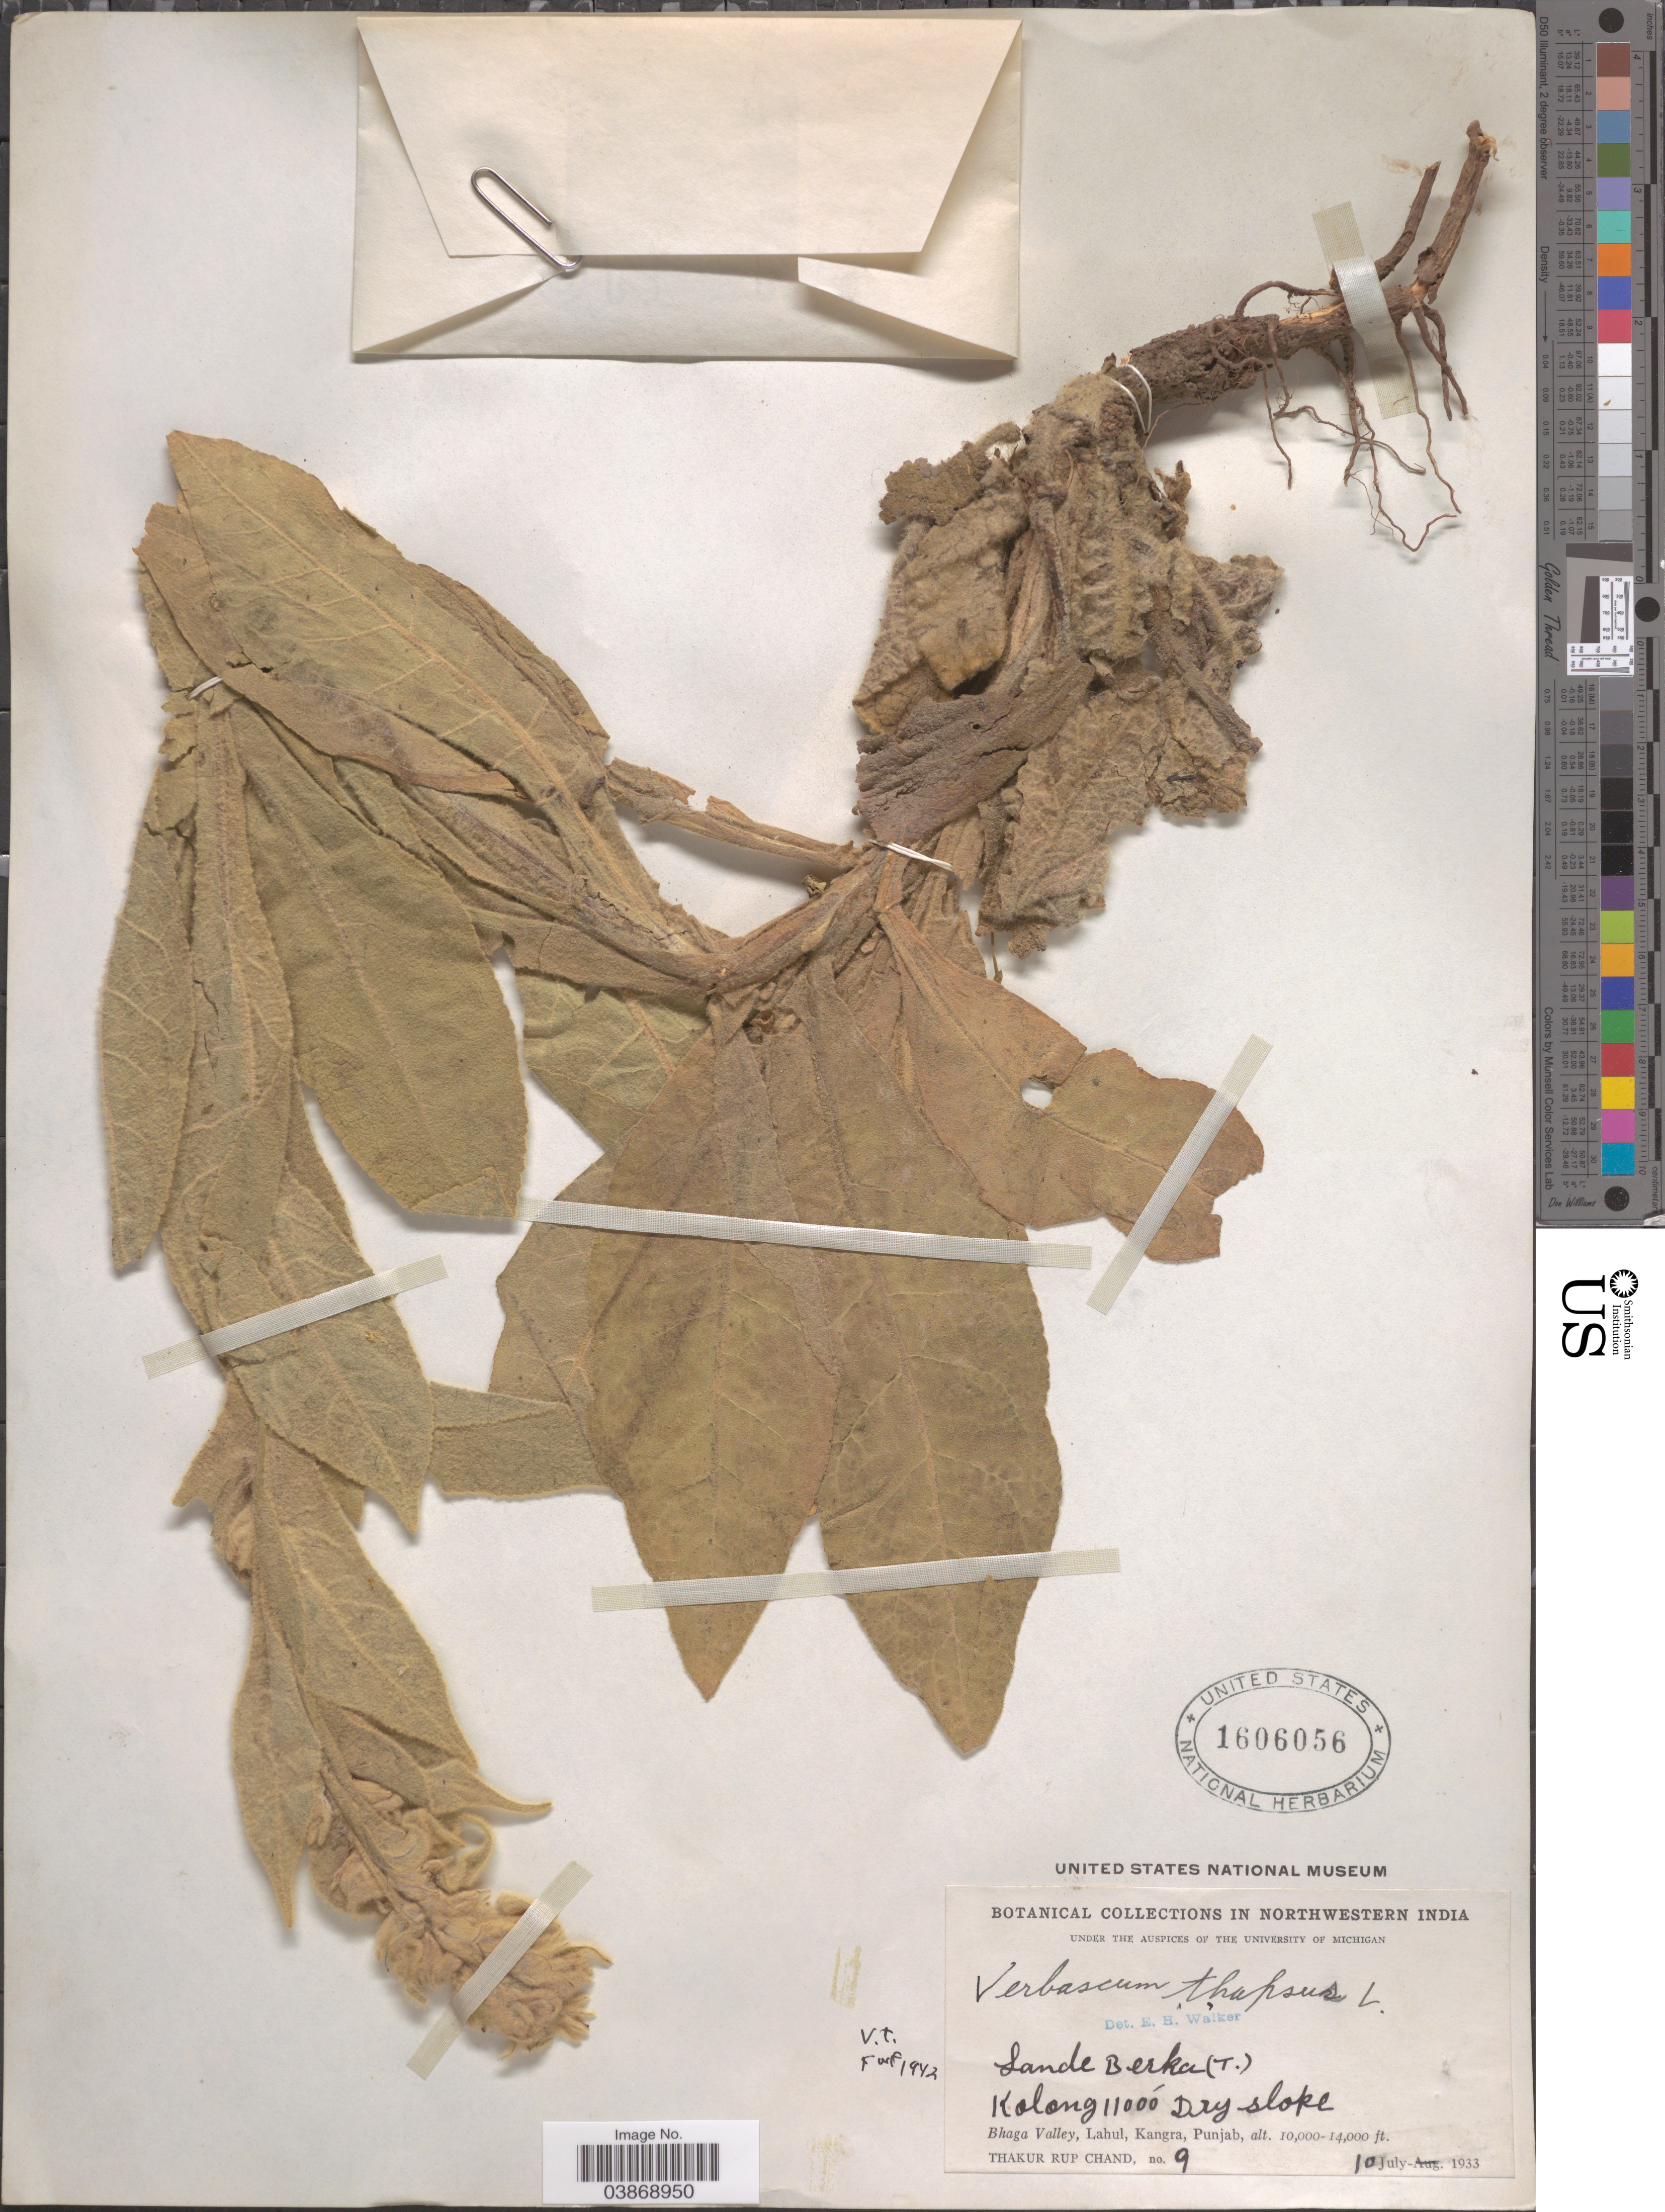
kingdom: Plantae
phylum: Tracheophyta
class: Magnoliopsida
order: Lamiales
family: Scrophulariaceae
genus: Verbascum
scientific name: Verbascum thapsus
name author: L.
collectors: T. R. Chand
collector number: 9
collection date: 1933-07-10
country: India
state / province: Punjab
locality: Northwestern India. Lande Berka (T.). Kolong. Dry slope. Bhaga Valley, Lahul, Kangra.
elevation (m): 3353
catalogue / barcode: US 1606056